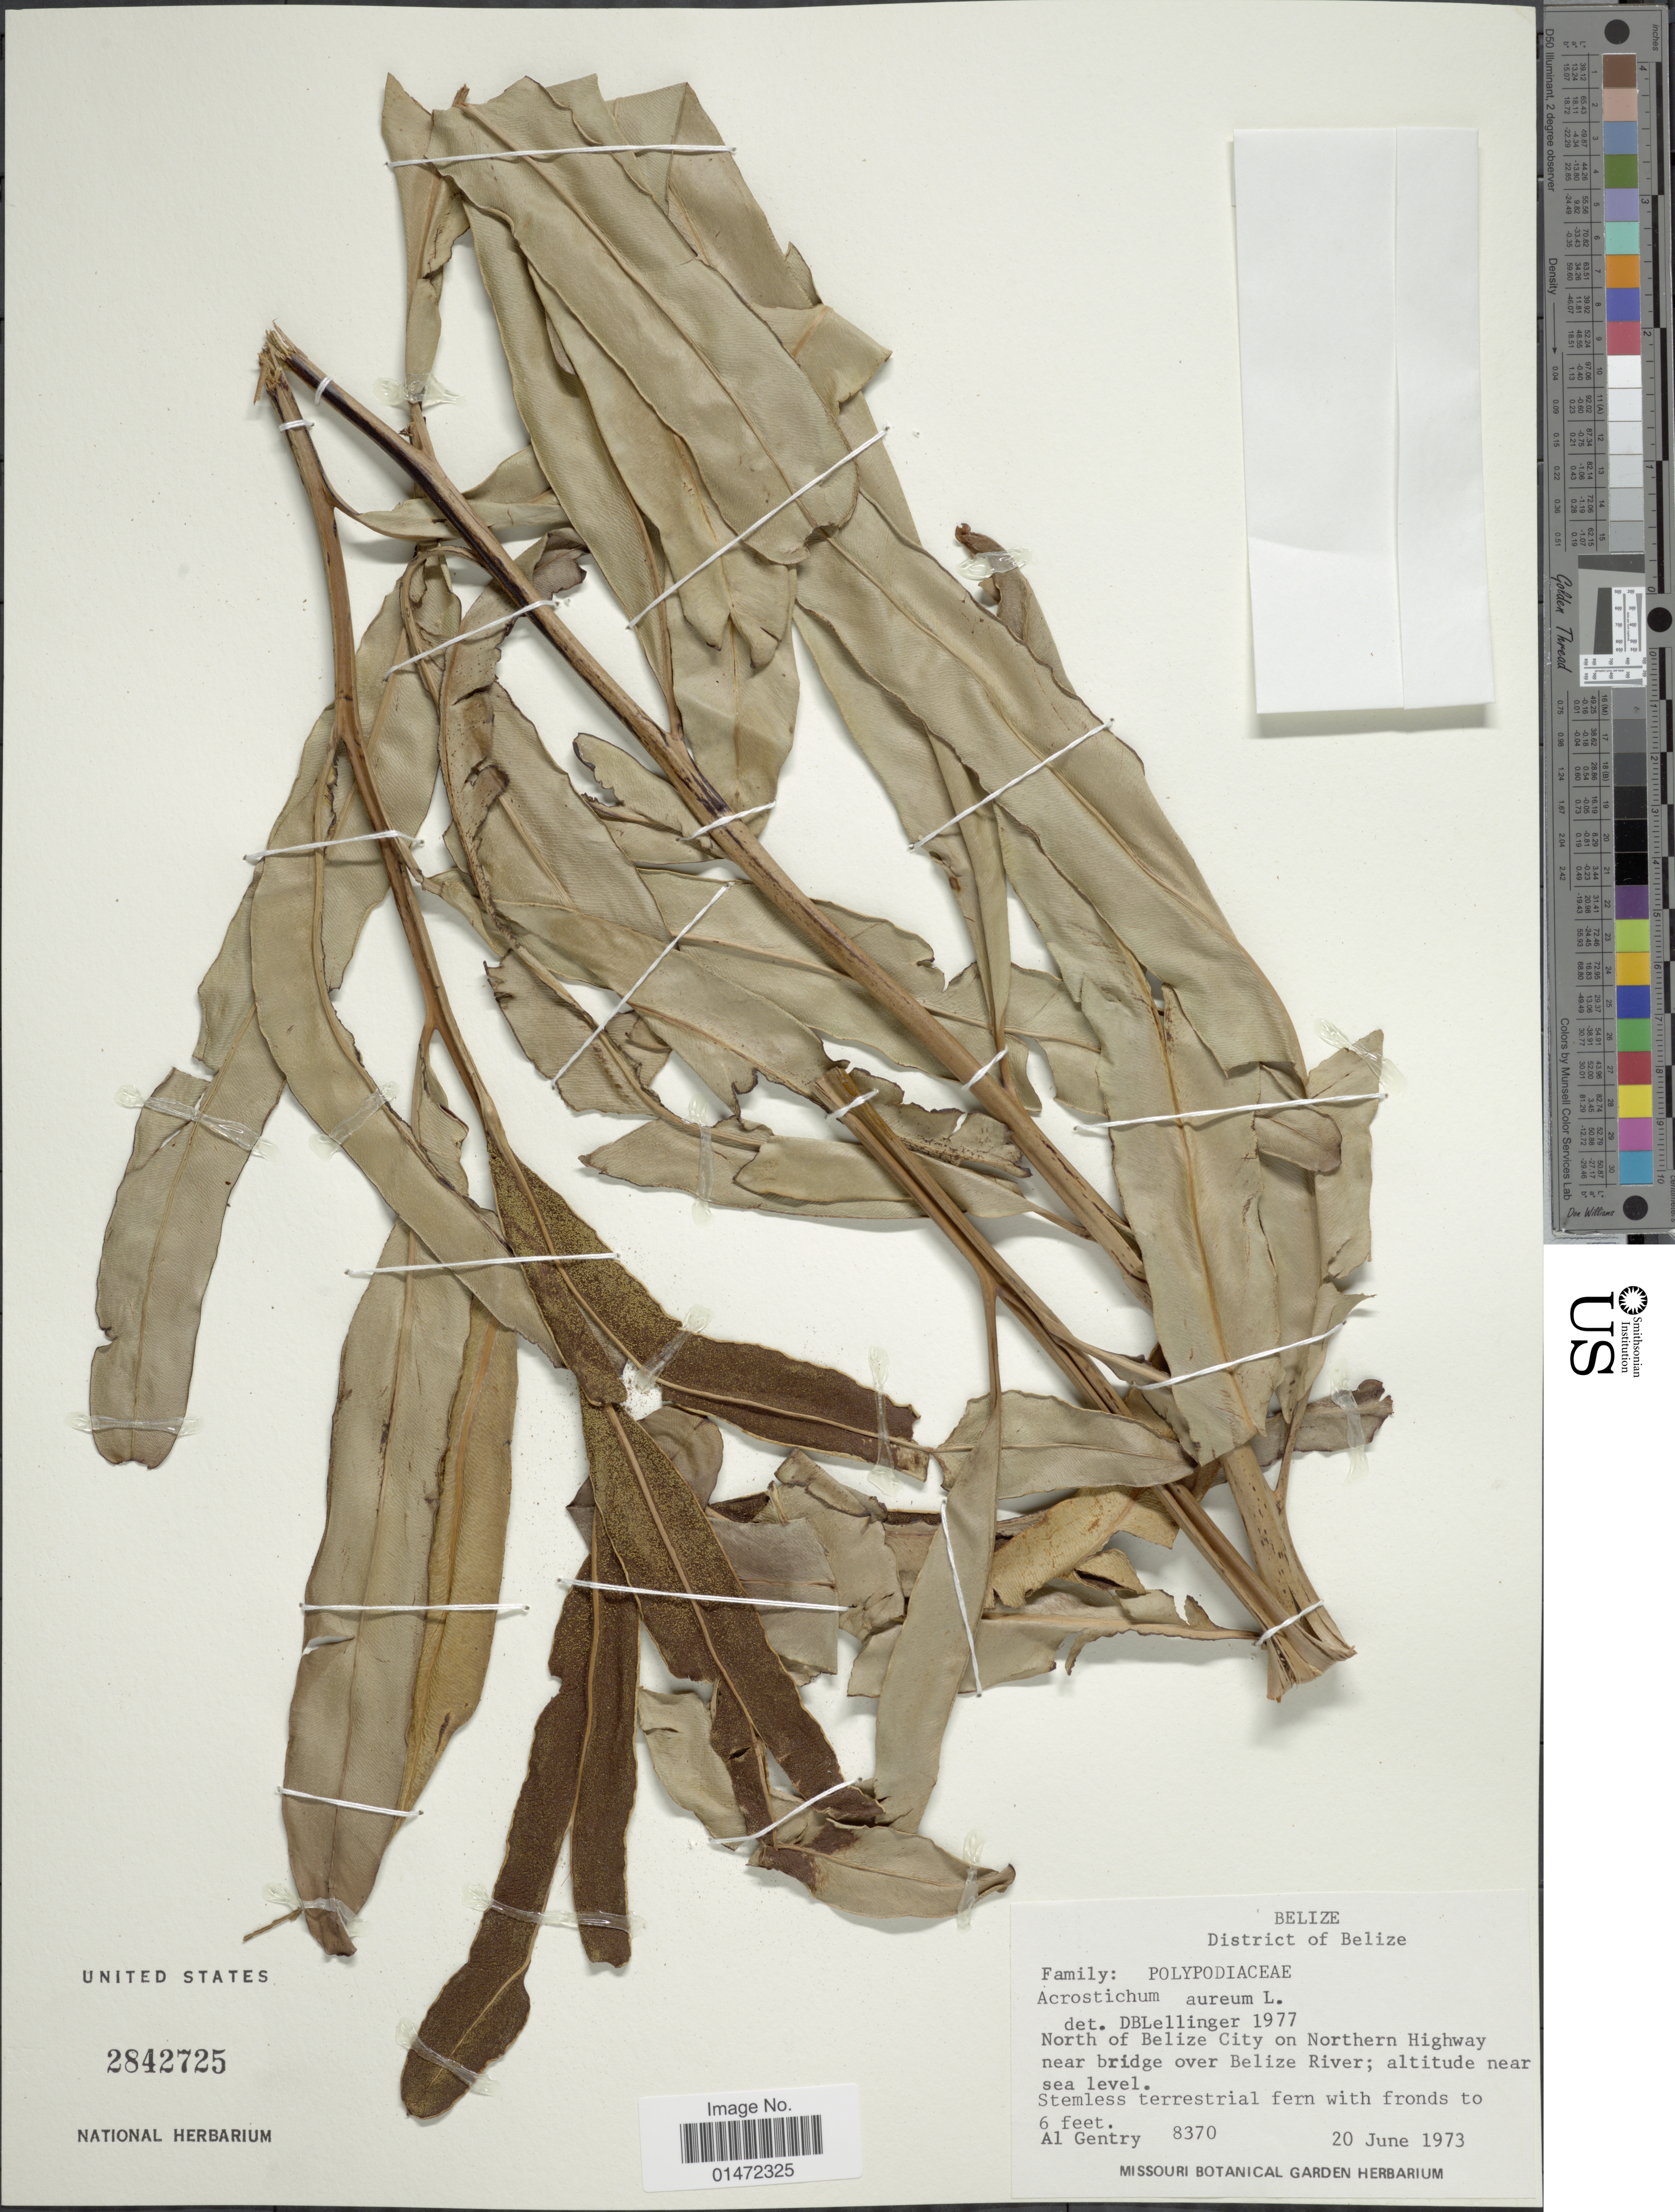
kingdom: Plantae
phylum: Tracheophyta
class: Polypodiopsida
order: Polypodiales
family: Pteridaceae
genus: Acrostichum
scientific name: Acrostichum aureum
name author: L.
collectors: A. H. Gentry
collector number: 8370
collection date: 1973-06-20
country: Belize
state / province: Belize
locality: North of Belize City on Northern Highway near bridge over Belize River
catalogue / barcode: US 2842725